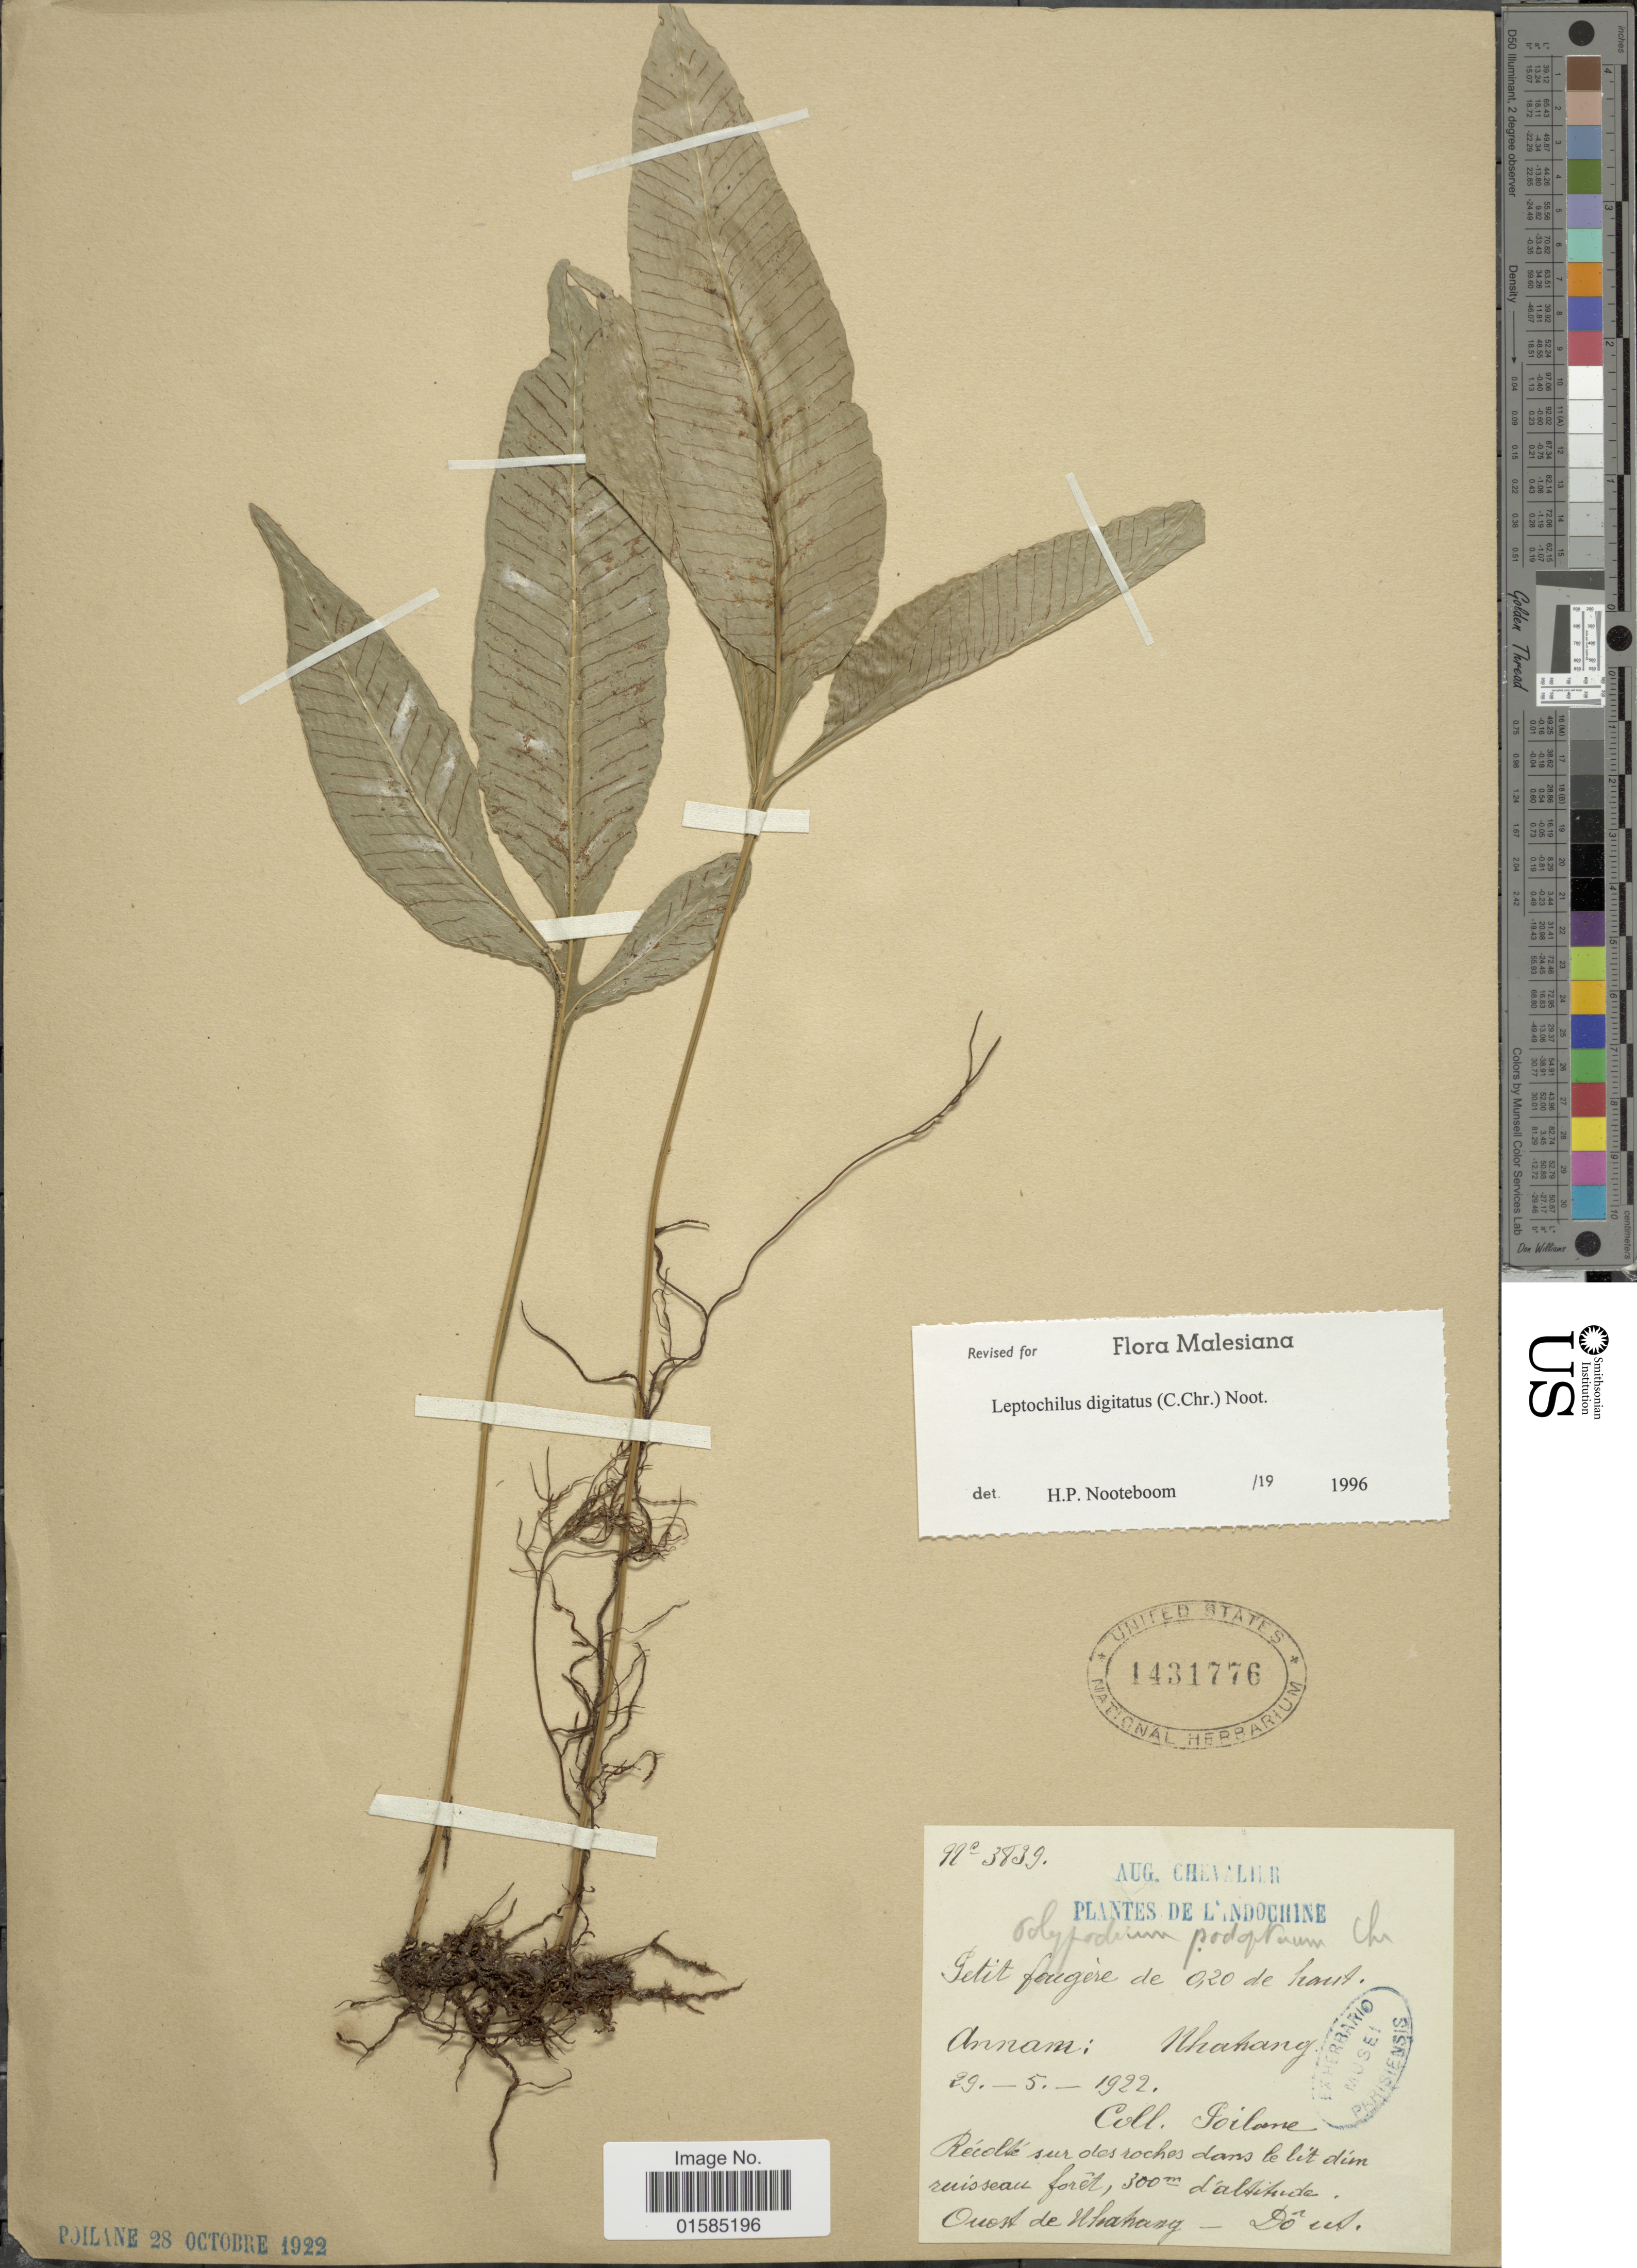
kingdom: Plantae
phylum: Tracheophyta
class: Polypodiopsida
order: Polypodiales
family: Polypodiaceae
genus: Leptochilus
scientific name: Leptochilus digitatus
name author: (Baker) Noot.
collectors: -. Poilane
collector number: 3839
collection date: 1922-05-29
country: Vietnam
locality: Indochine, Annam: Whahang [interpreted]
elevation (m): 300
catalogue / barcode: US 1431776